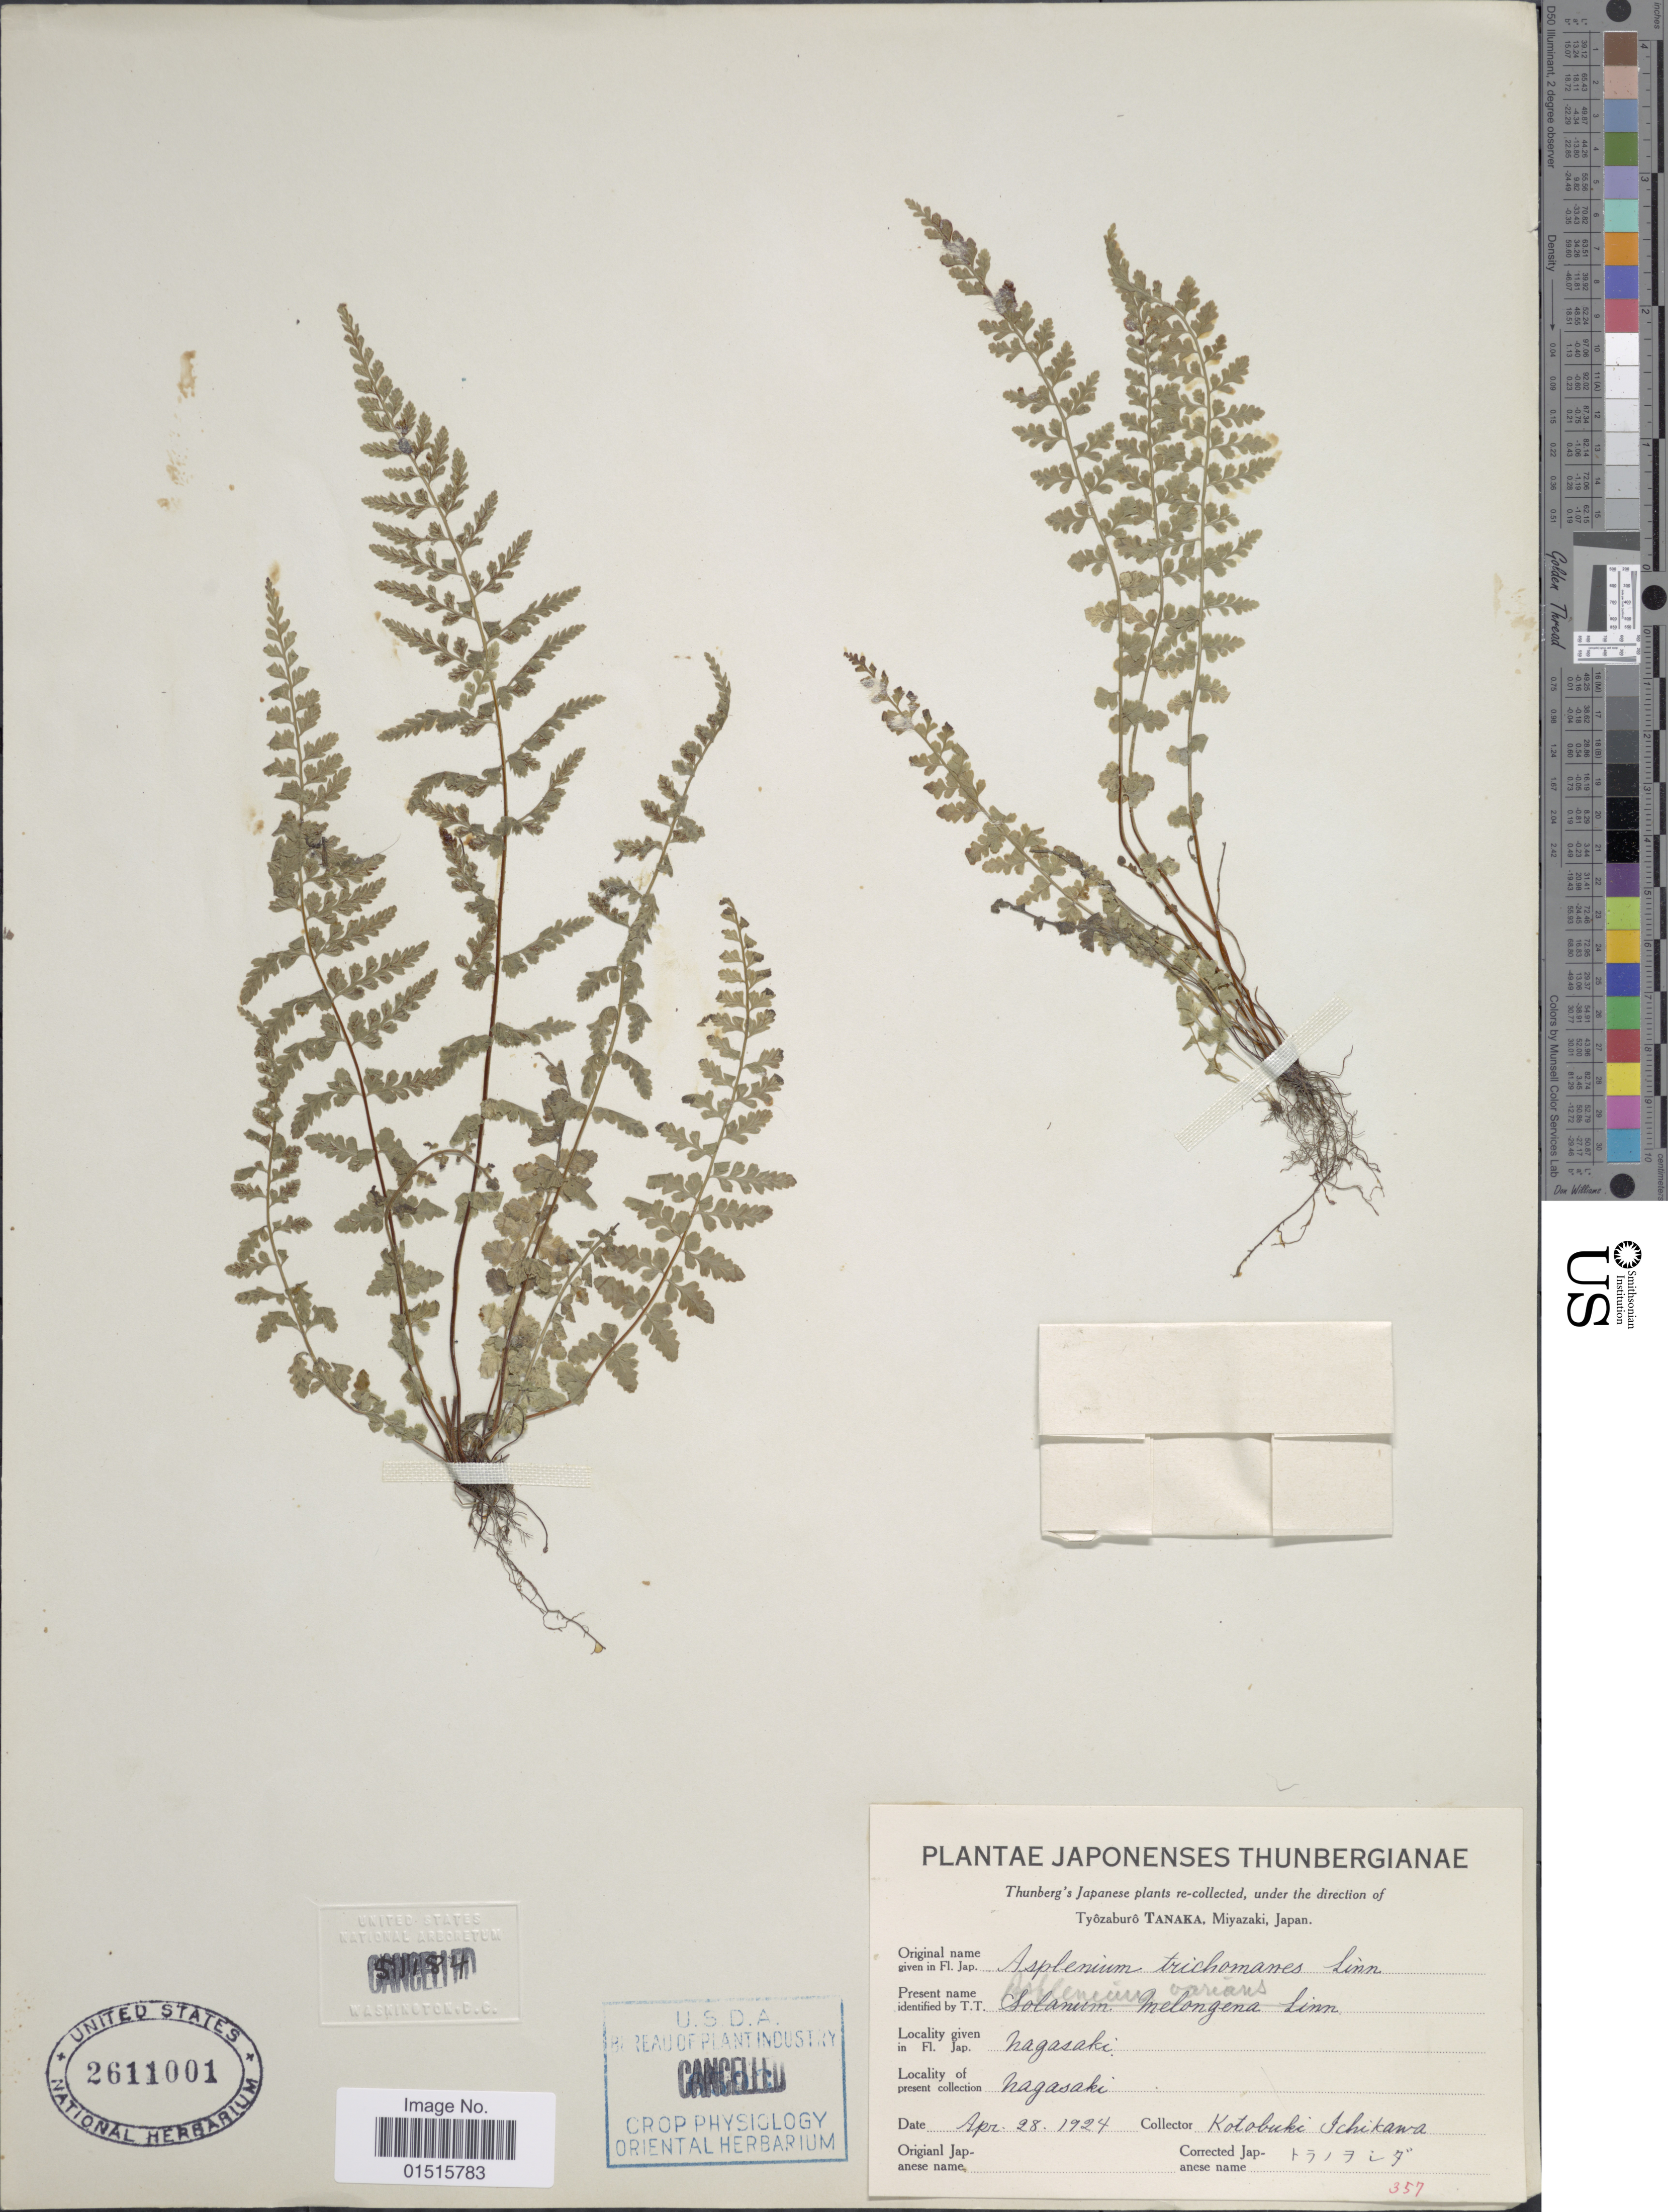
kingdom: Plantae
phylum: Tracheophyta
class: Polypodiopsida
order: Polypodiales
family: Aspleniaceae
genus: Asplenium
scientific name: Asplenium varians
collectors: K. Ichikawa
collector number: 357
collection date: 1924-04-28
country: Japan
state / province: Miyazaki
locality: Tyozaburo Tanaka, Miyazaki, Nagasaki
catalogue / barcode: US 2611001